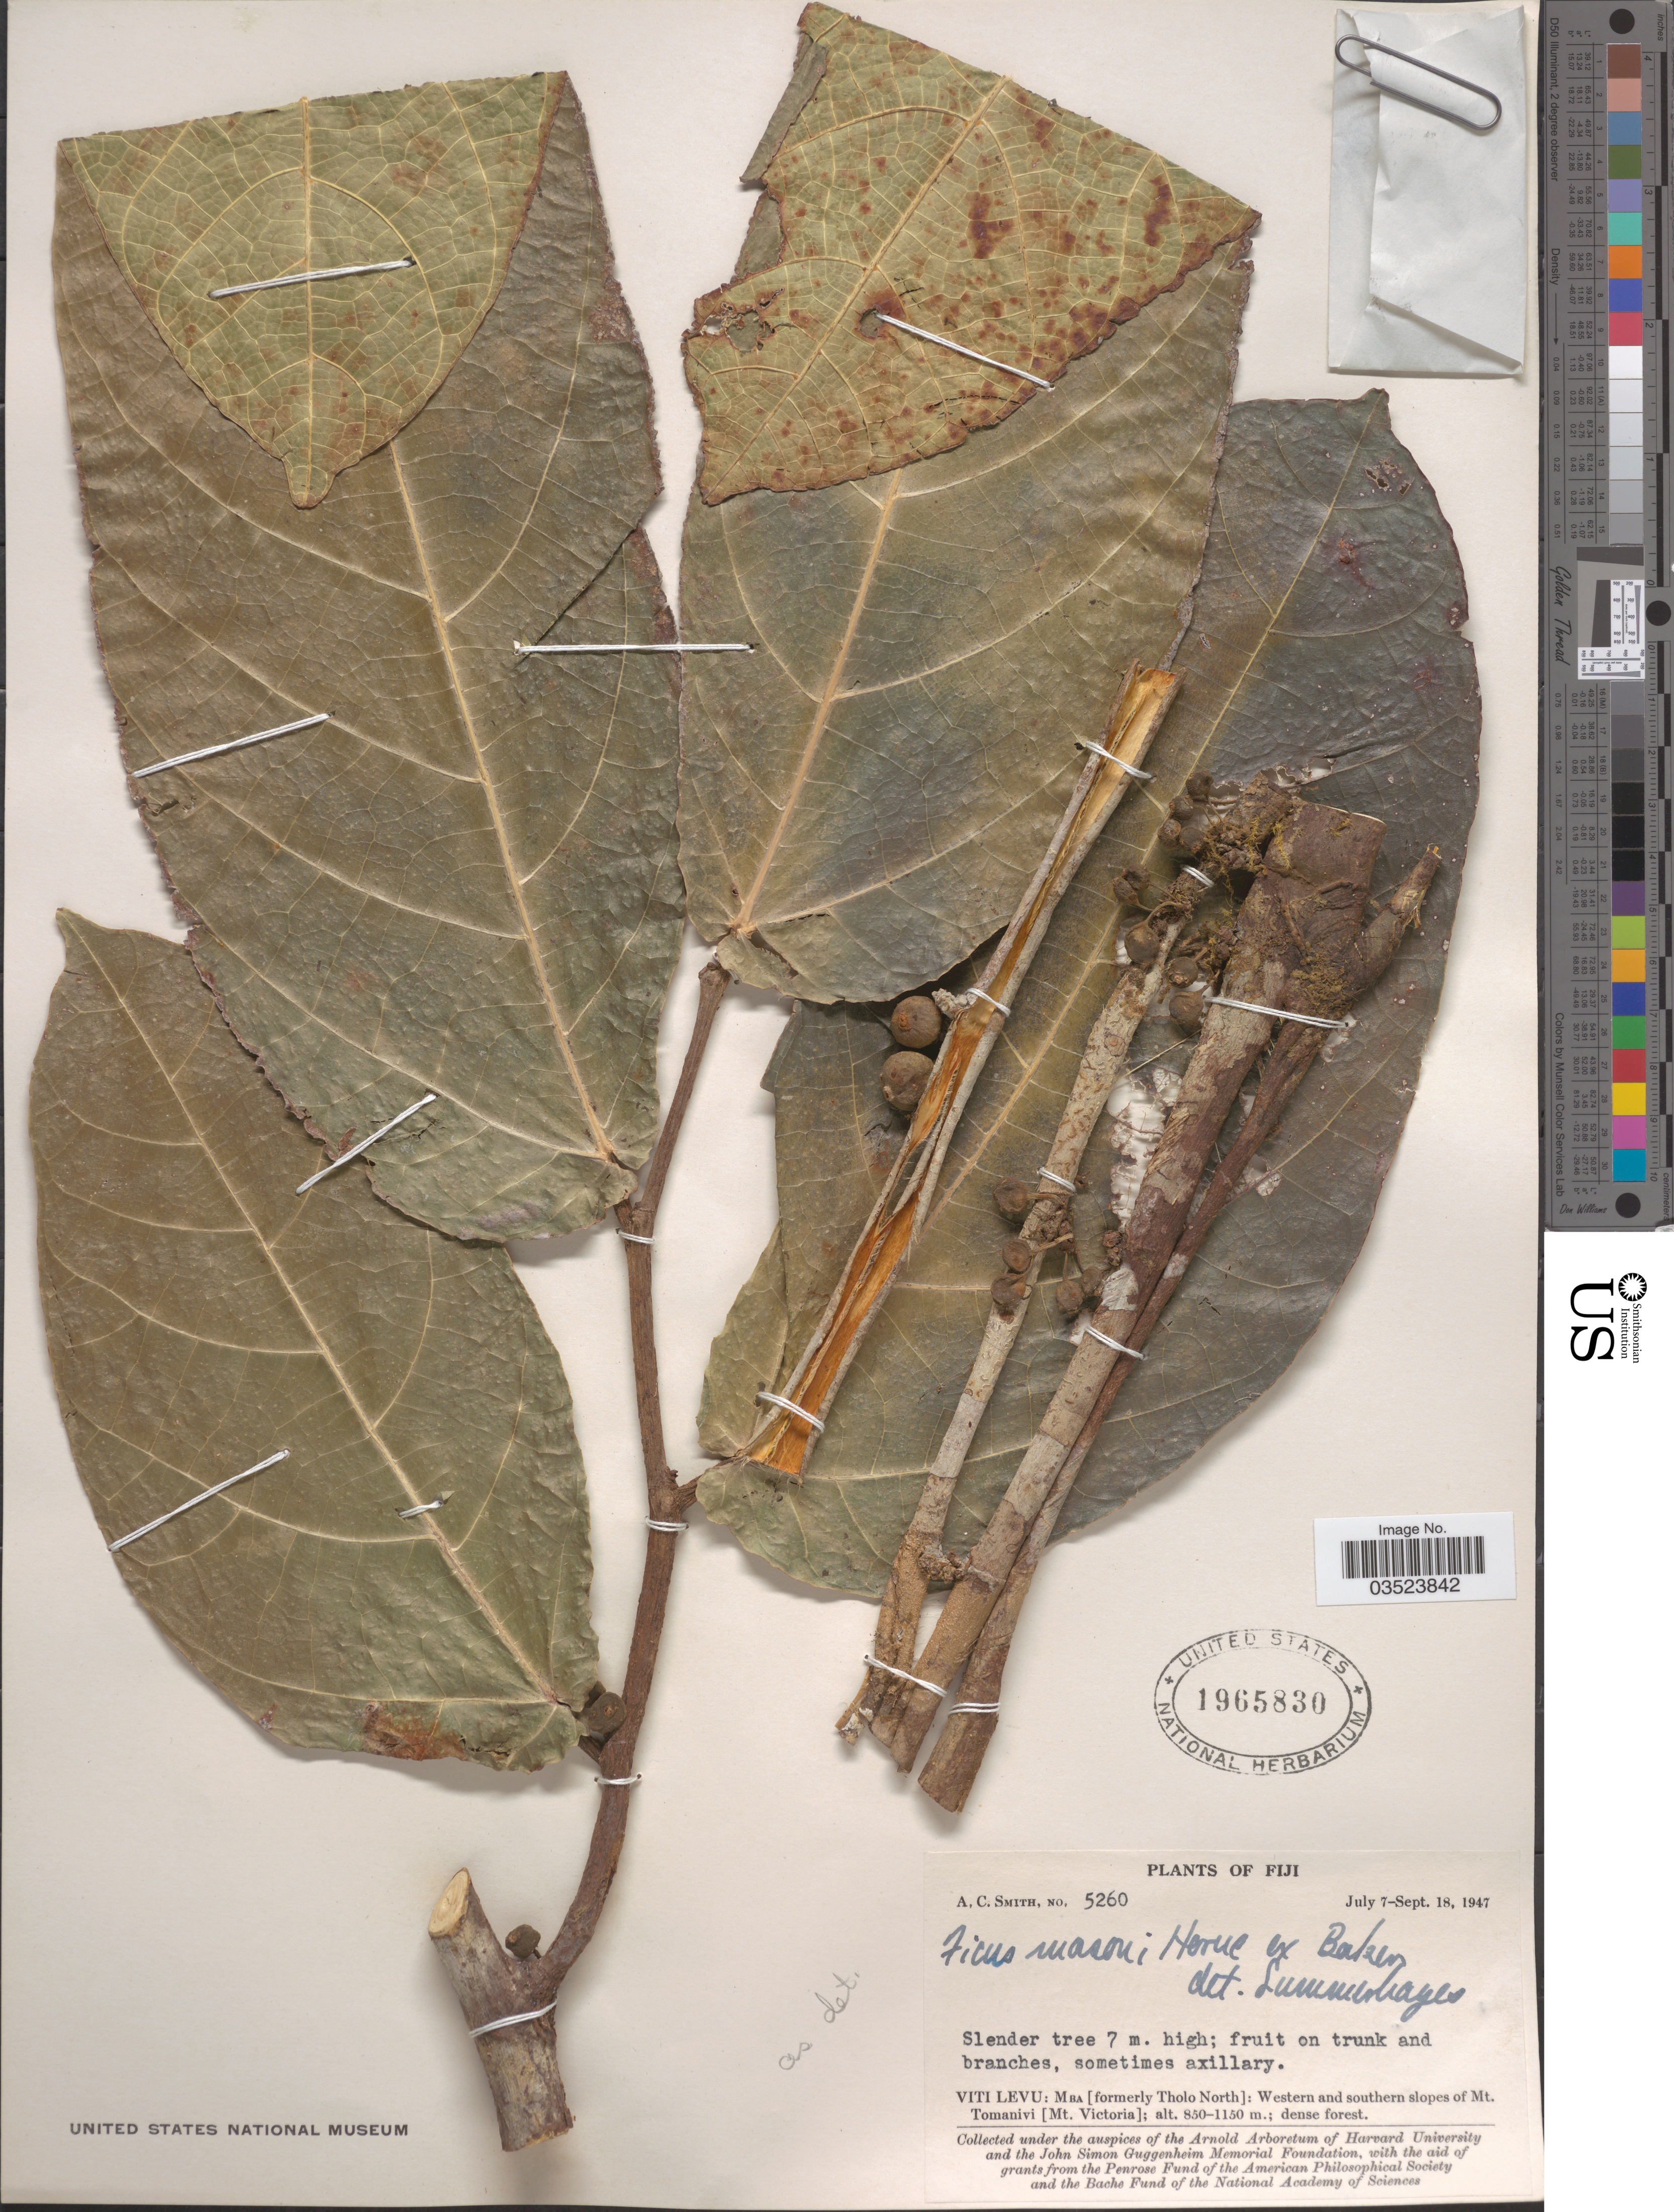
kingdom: Plantae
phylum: Tracheophyta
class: Magnoliopsida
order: Rosales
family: Moraceae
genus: Ficus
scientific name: Ficus masonii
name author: Horne ex Baker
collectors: A. C. Smith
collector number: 5260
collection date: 1947-07-07/1947-09-18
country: Fiji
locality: Viti Levu: Mba [formerly Tholo North]: Western and southern slopes Mt. Tomanivi [Mt. Victoria].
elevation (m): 850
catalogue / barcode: US 1965830